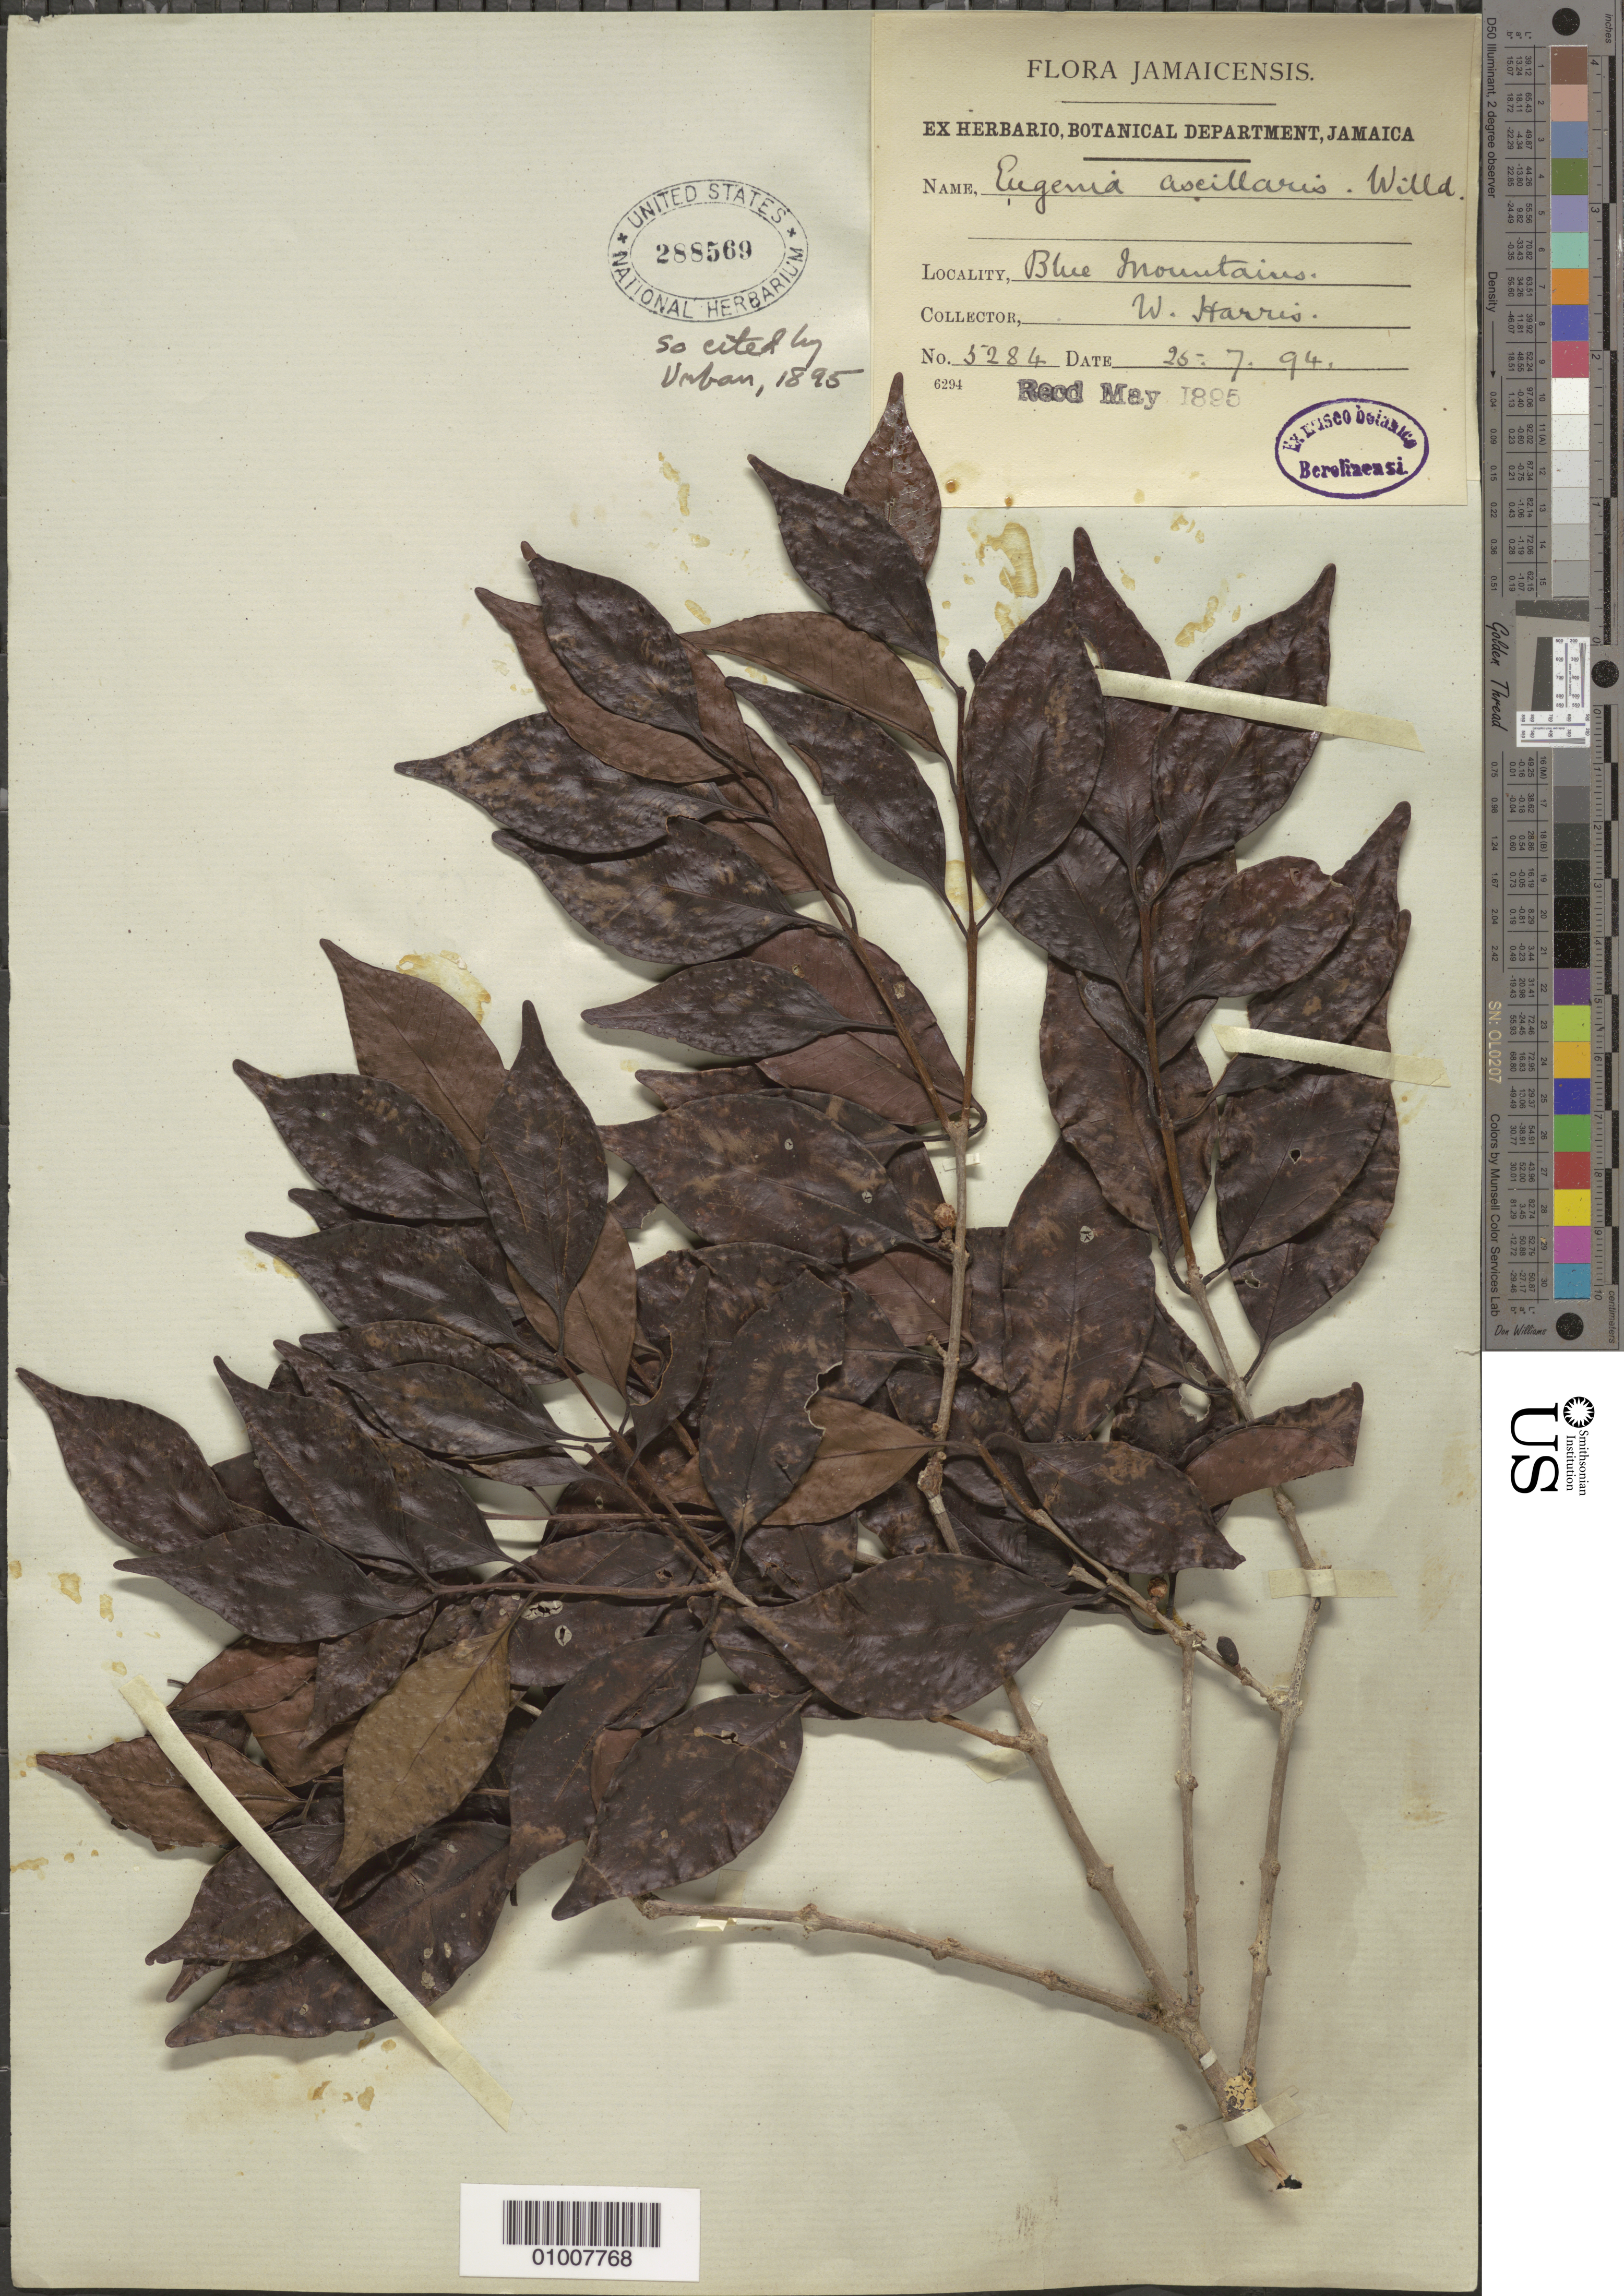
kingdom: Plantae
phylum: Tracheophyta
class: Magnoliopsida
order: Myrtales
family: Myrtaceae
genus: Eugenia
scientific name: Eugenia axillaris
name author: (Sw.) Willd.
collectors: W. Harris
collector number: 5284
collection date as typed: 25 Jul 1894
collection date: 1894-07-25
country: Jamaica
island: Jamaica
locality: Blue Mountanis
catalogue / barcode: US 288569